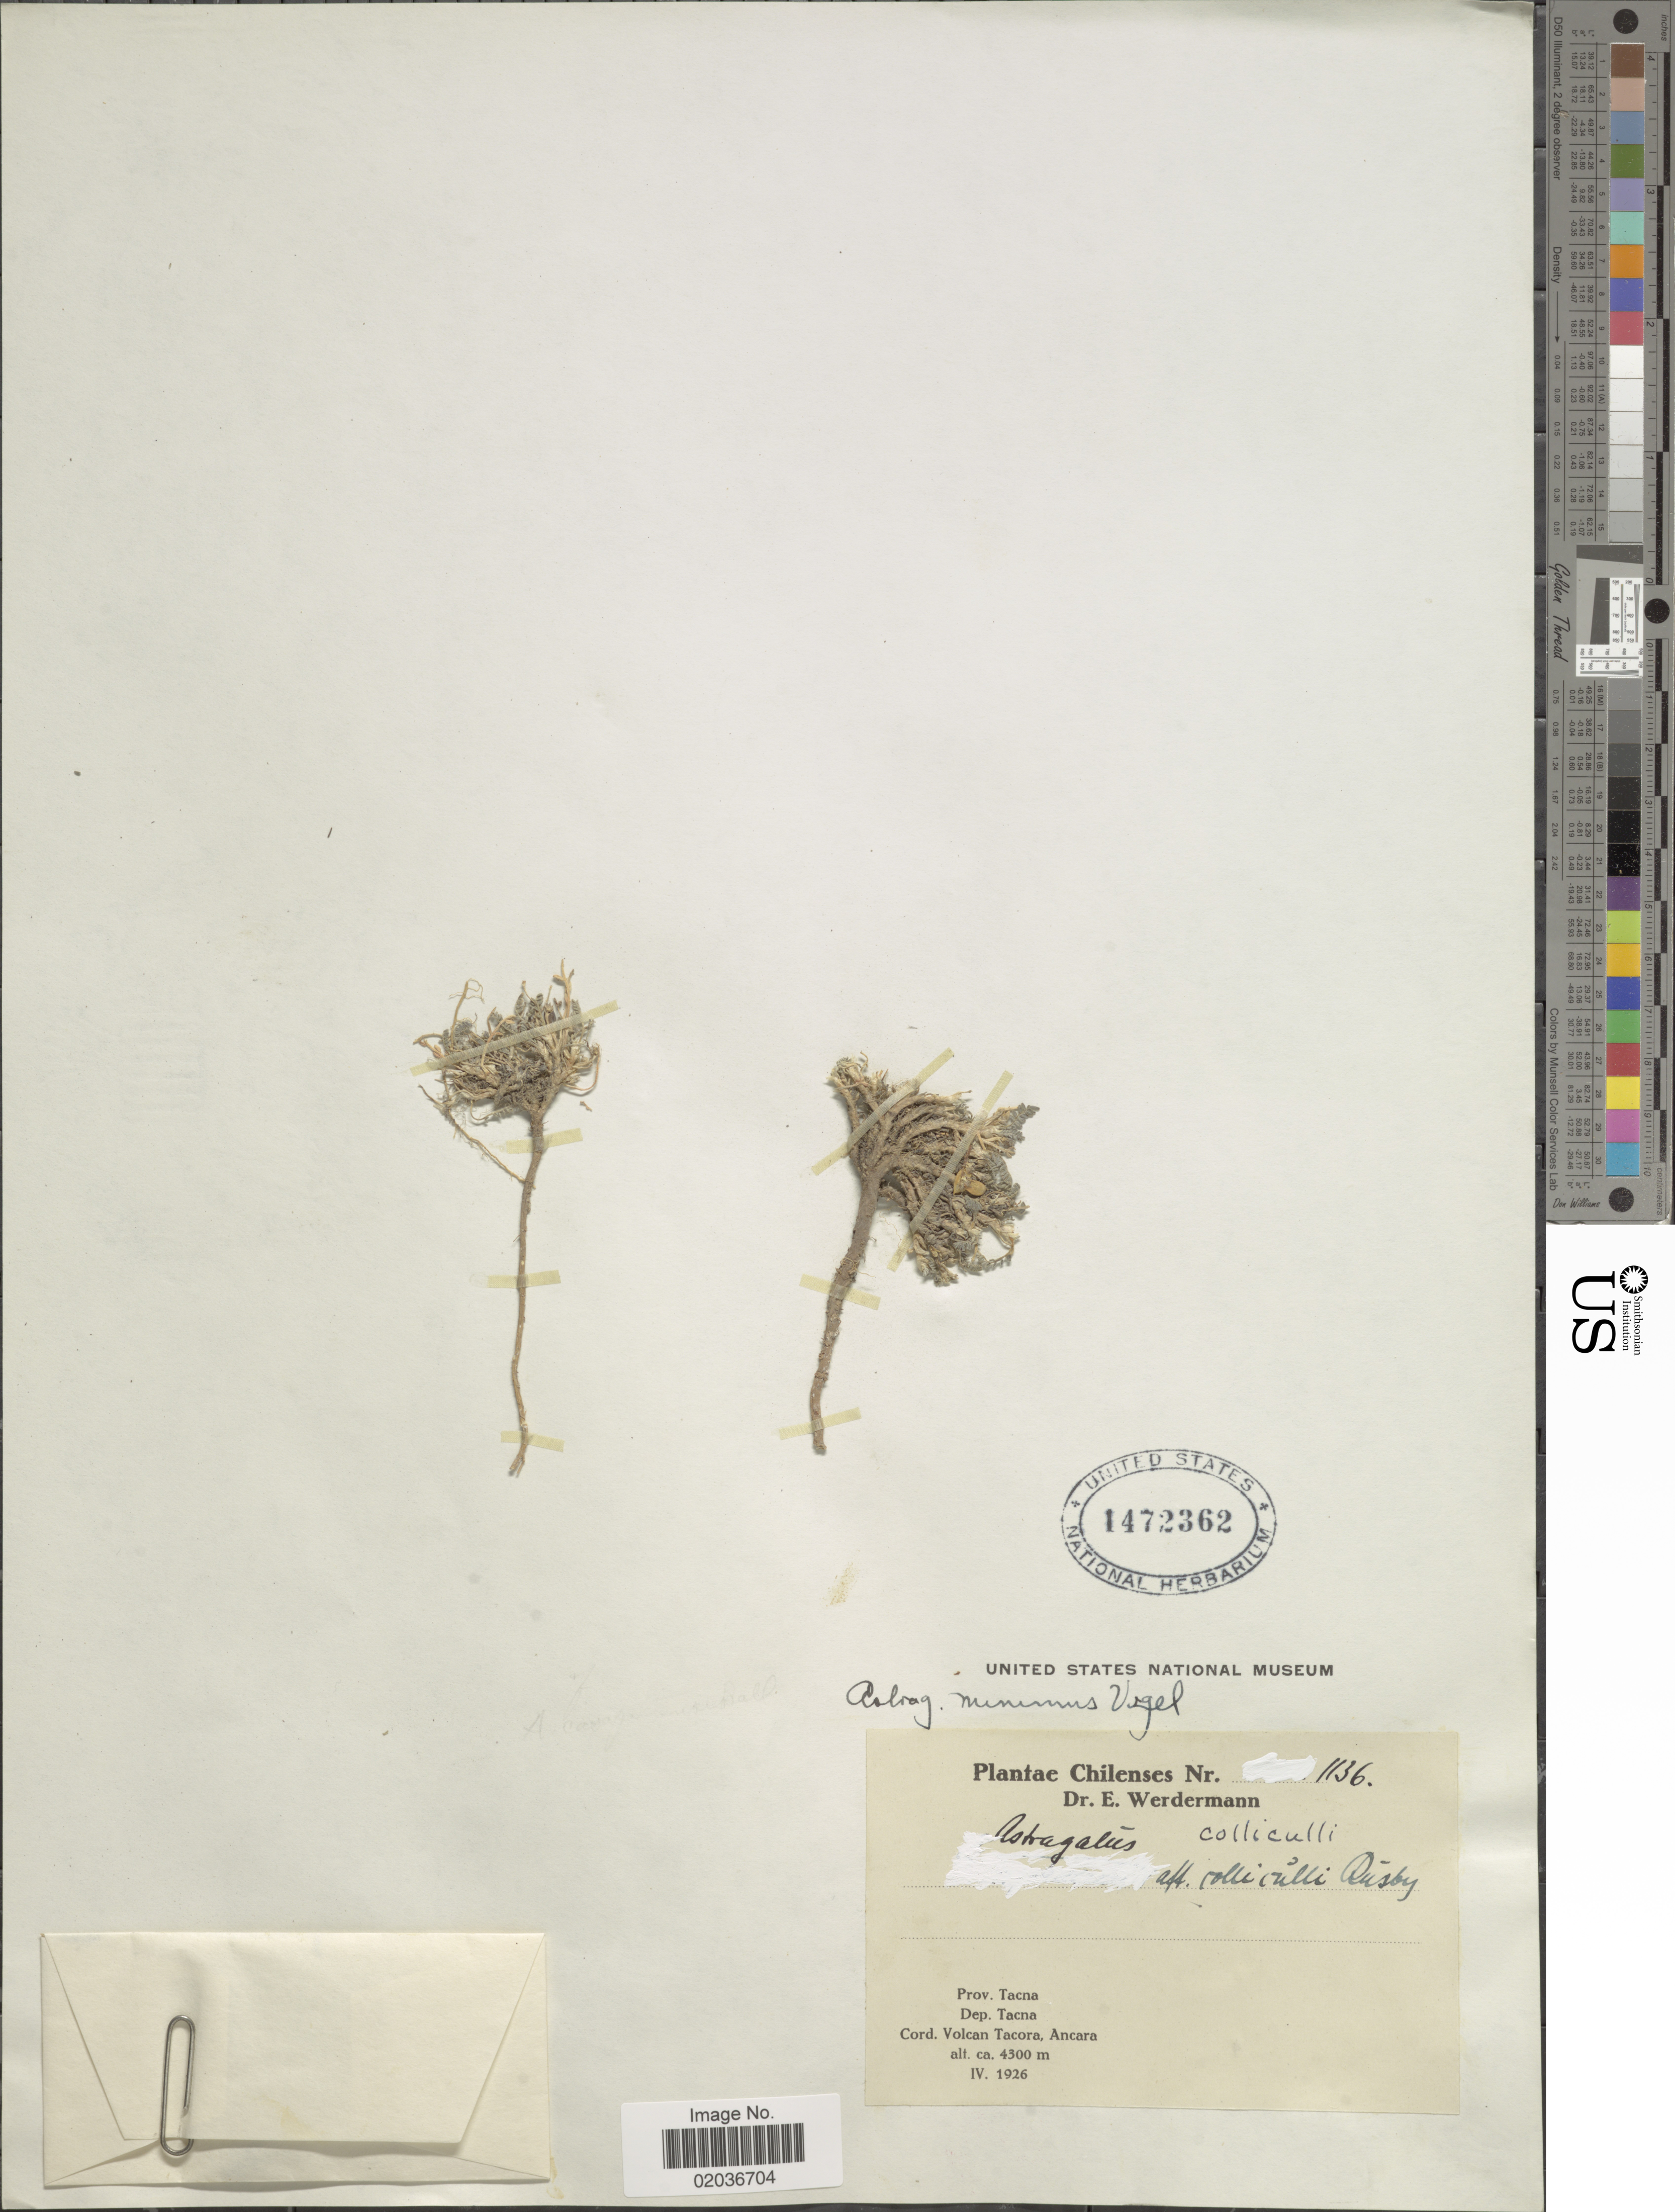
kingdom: Plantae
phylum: Tracheophyta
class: Magnoliopsida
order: Fabales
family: Fabaceae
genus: Astragalus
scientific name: Astragalus minimus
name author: Vogel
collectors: E. Werdermann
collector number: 1136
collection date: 1926-04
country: Peru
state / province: Tacna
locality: Dep. Tacna, Cord. Volcan Tacora, Ancara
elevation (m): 4300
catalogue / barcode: US 1472362